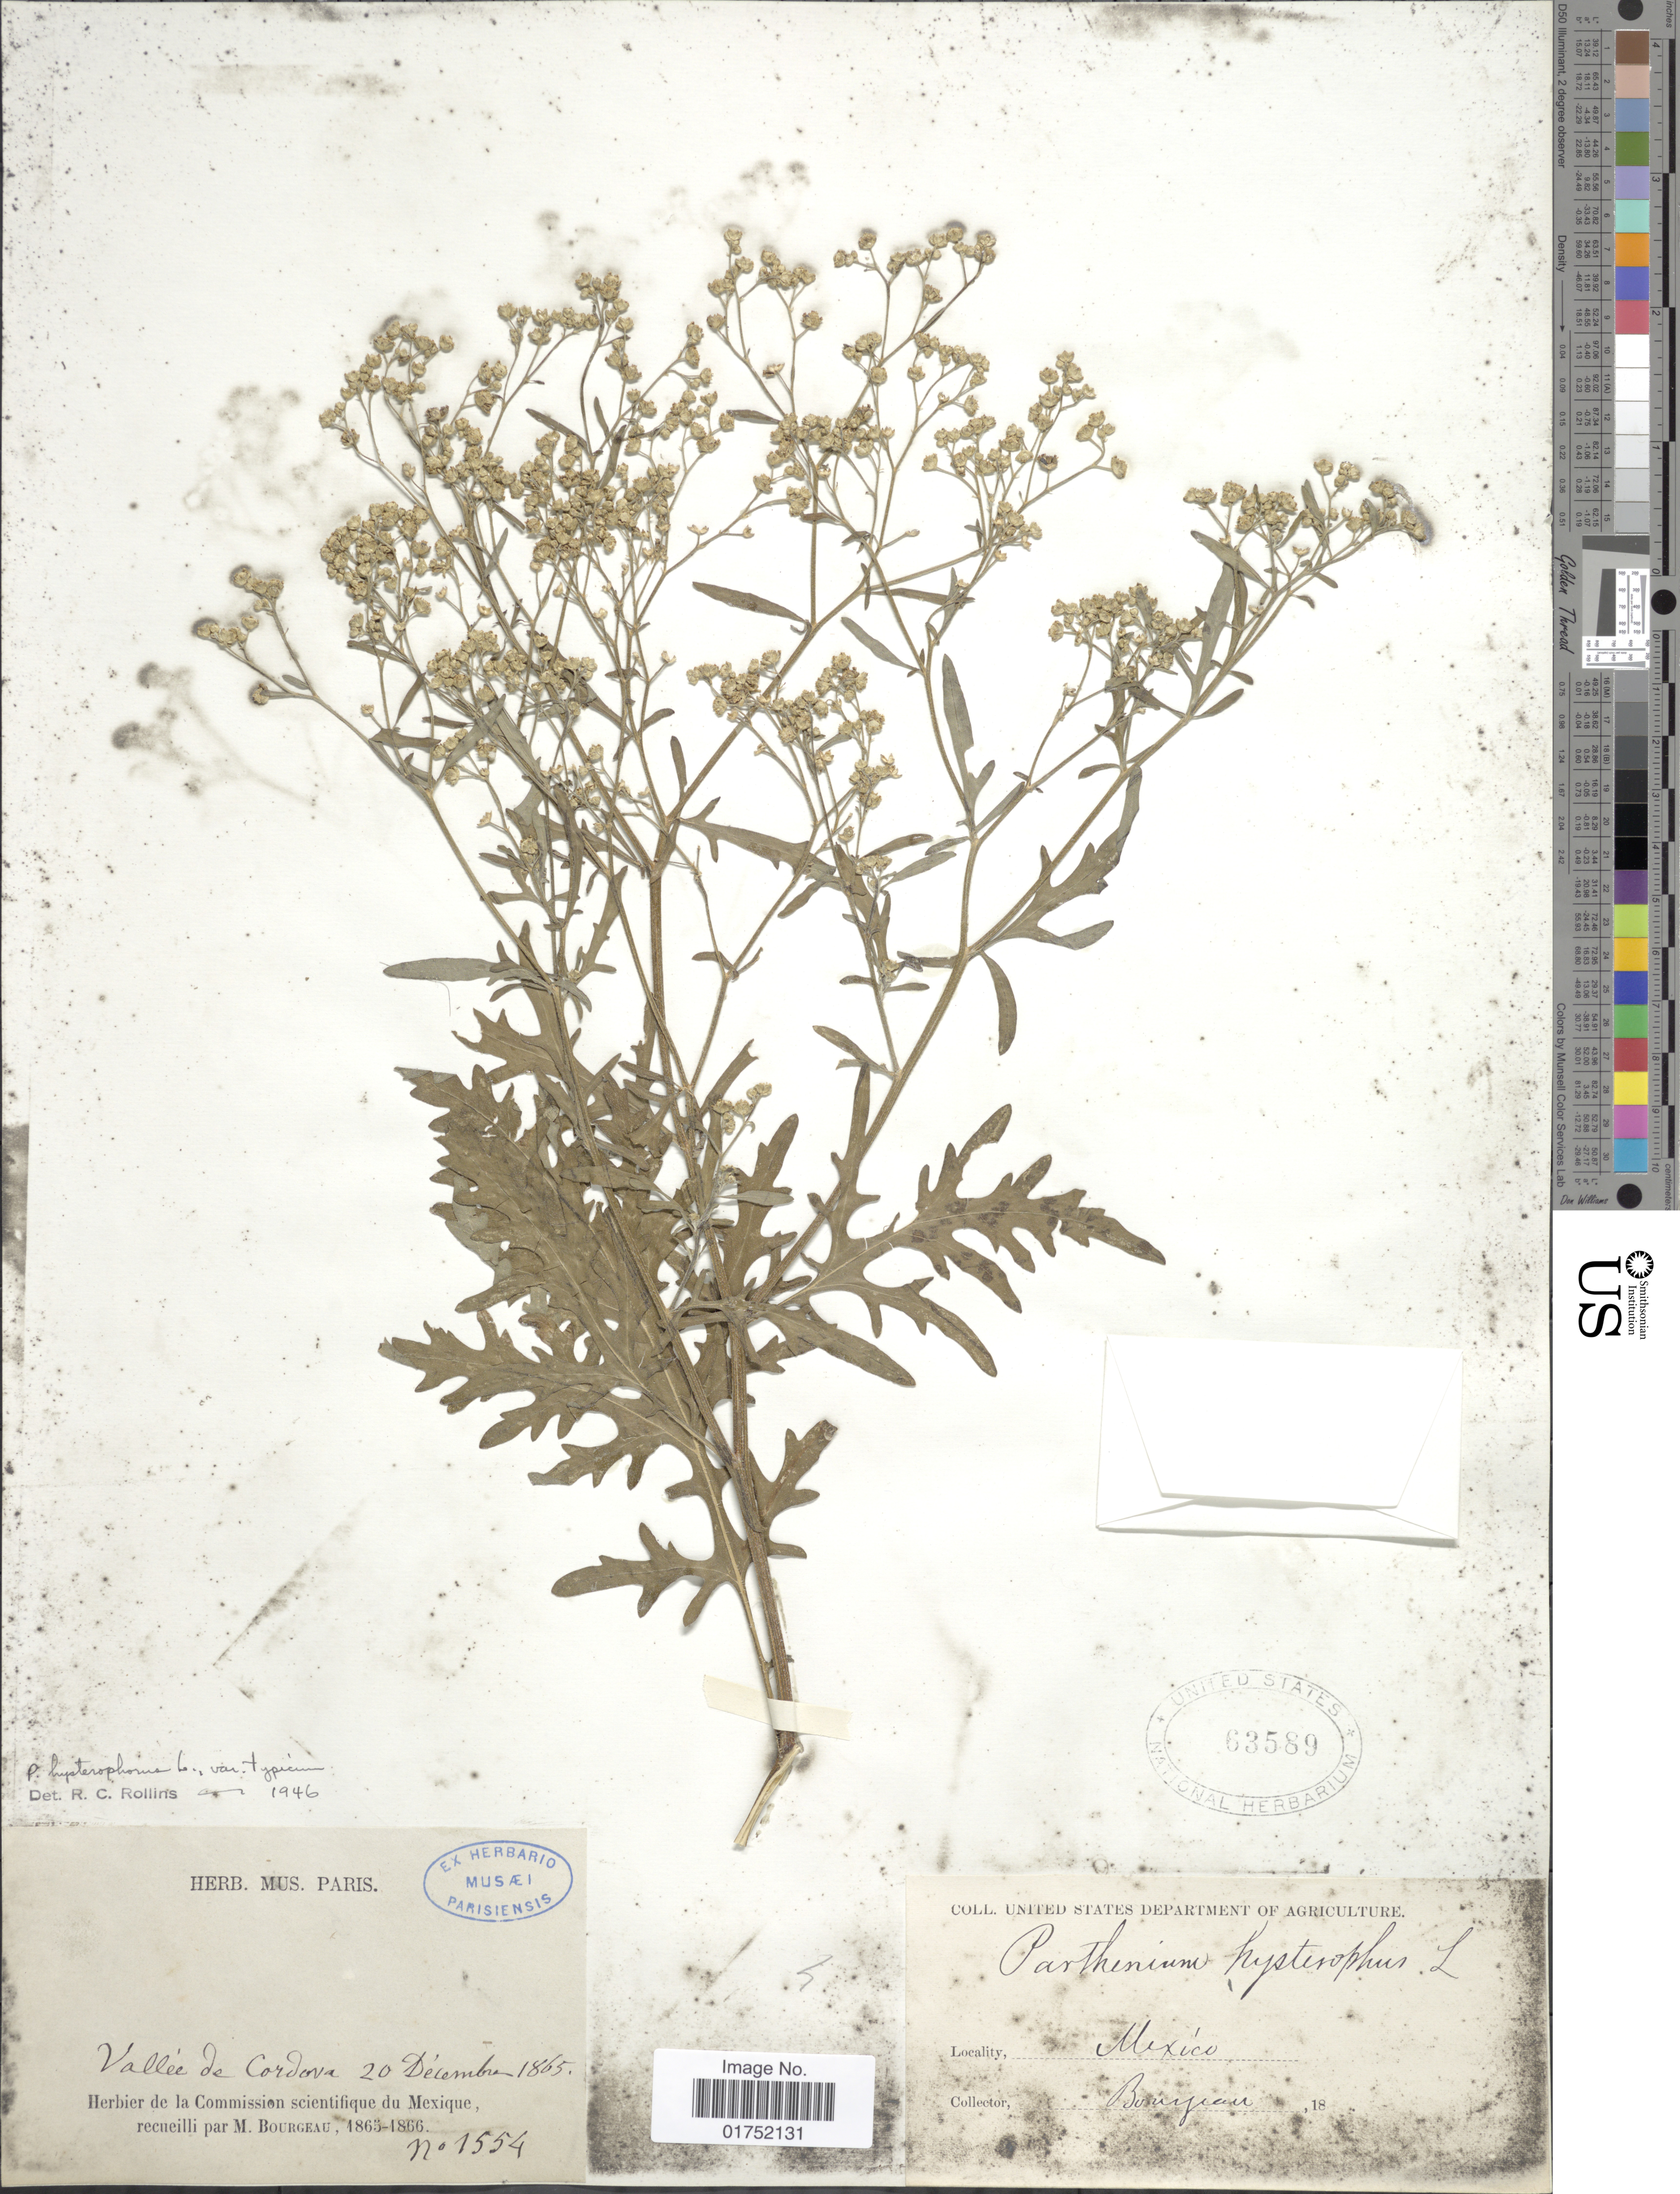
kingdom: Plantae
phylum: Tracheophyta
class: Magnoliopsida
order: Asterales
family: Asteraceae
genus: Parthenium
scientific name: Parthenium hysterophorus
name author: L.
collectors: M. Bourgeau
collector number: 1554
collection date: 1865-12-20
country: Mexico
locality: Vallee de Cordova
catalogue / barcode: US 63589